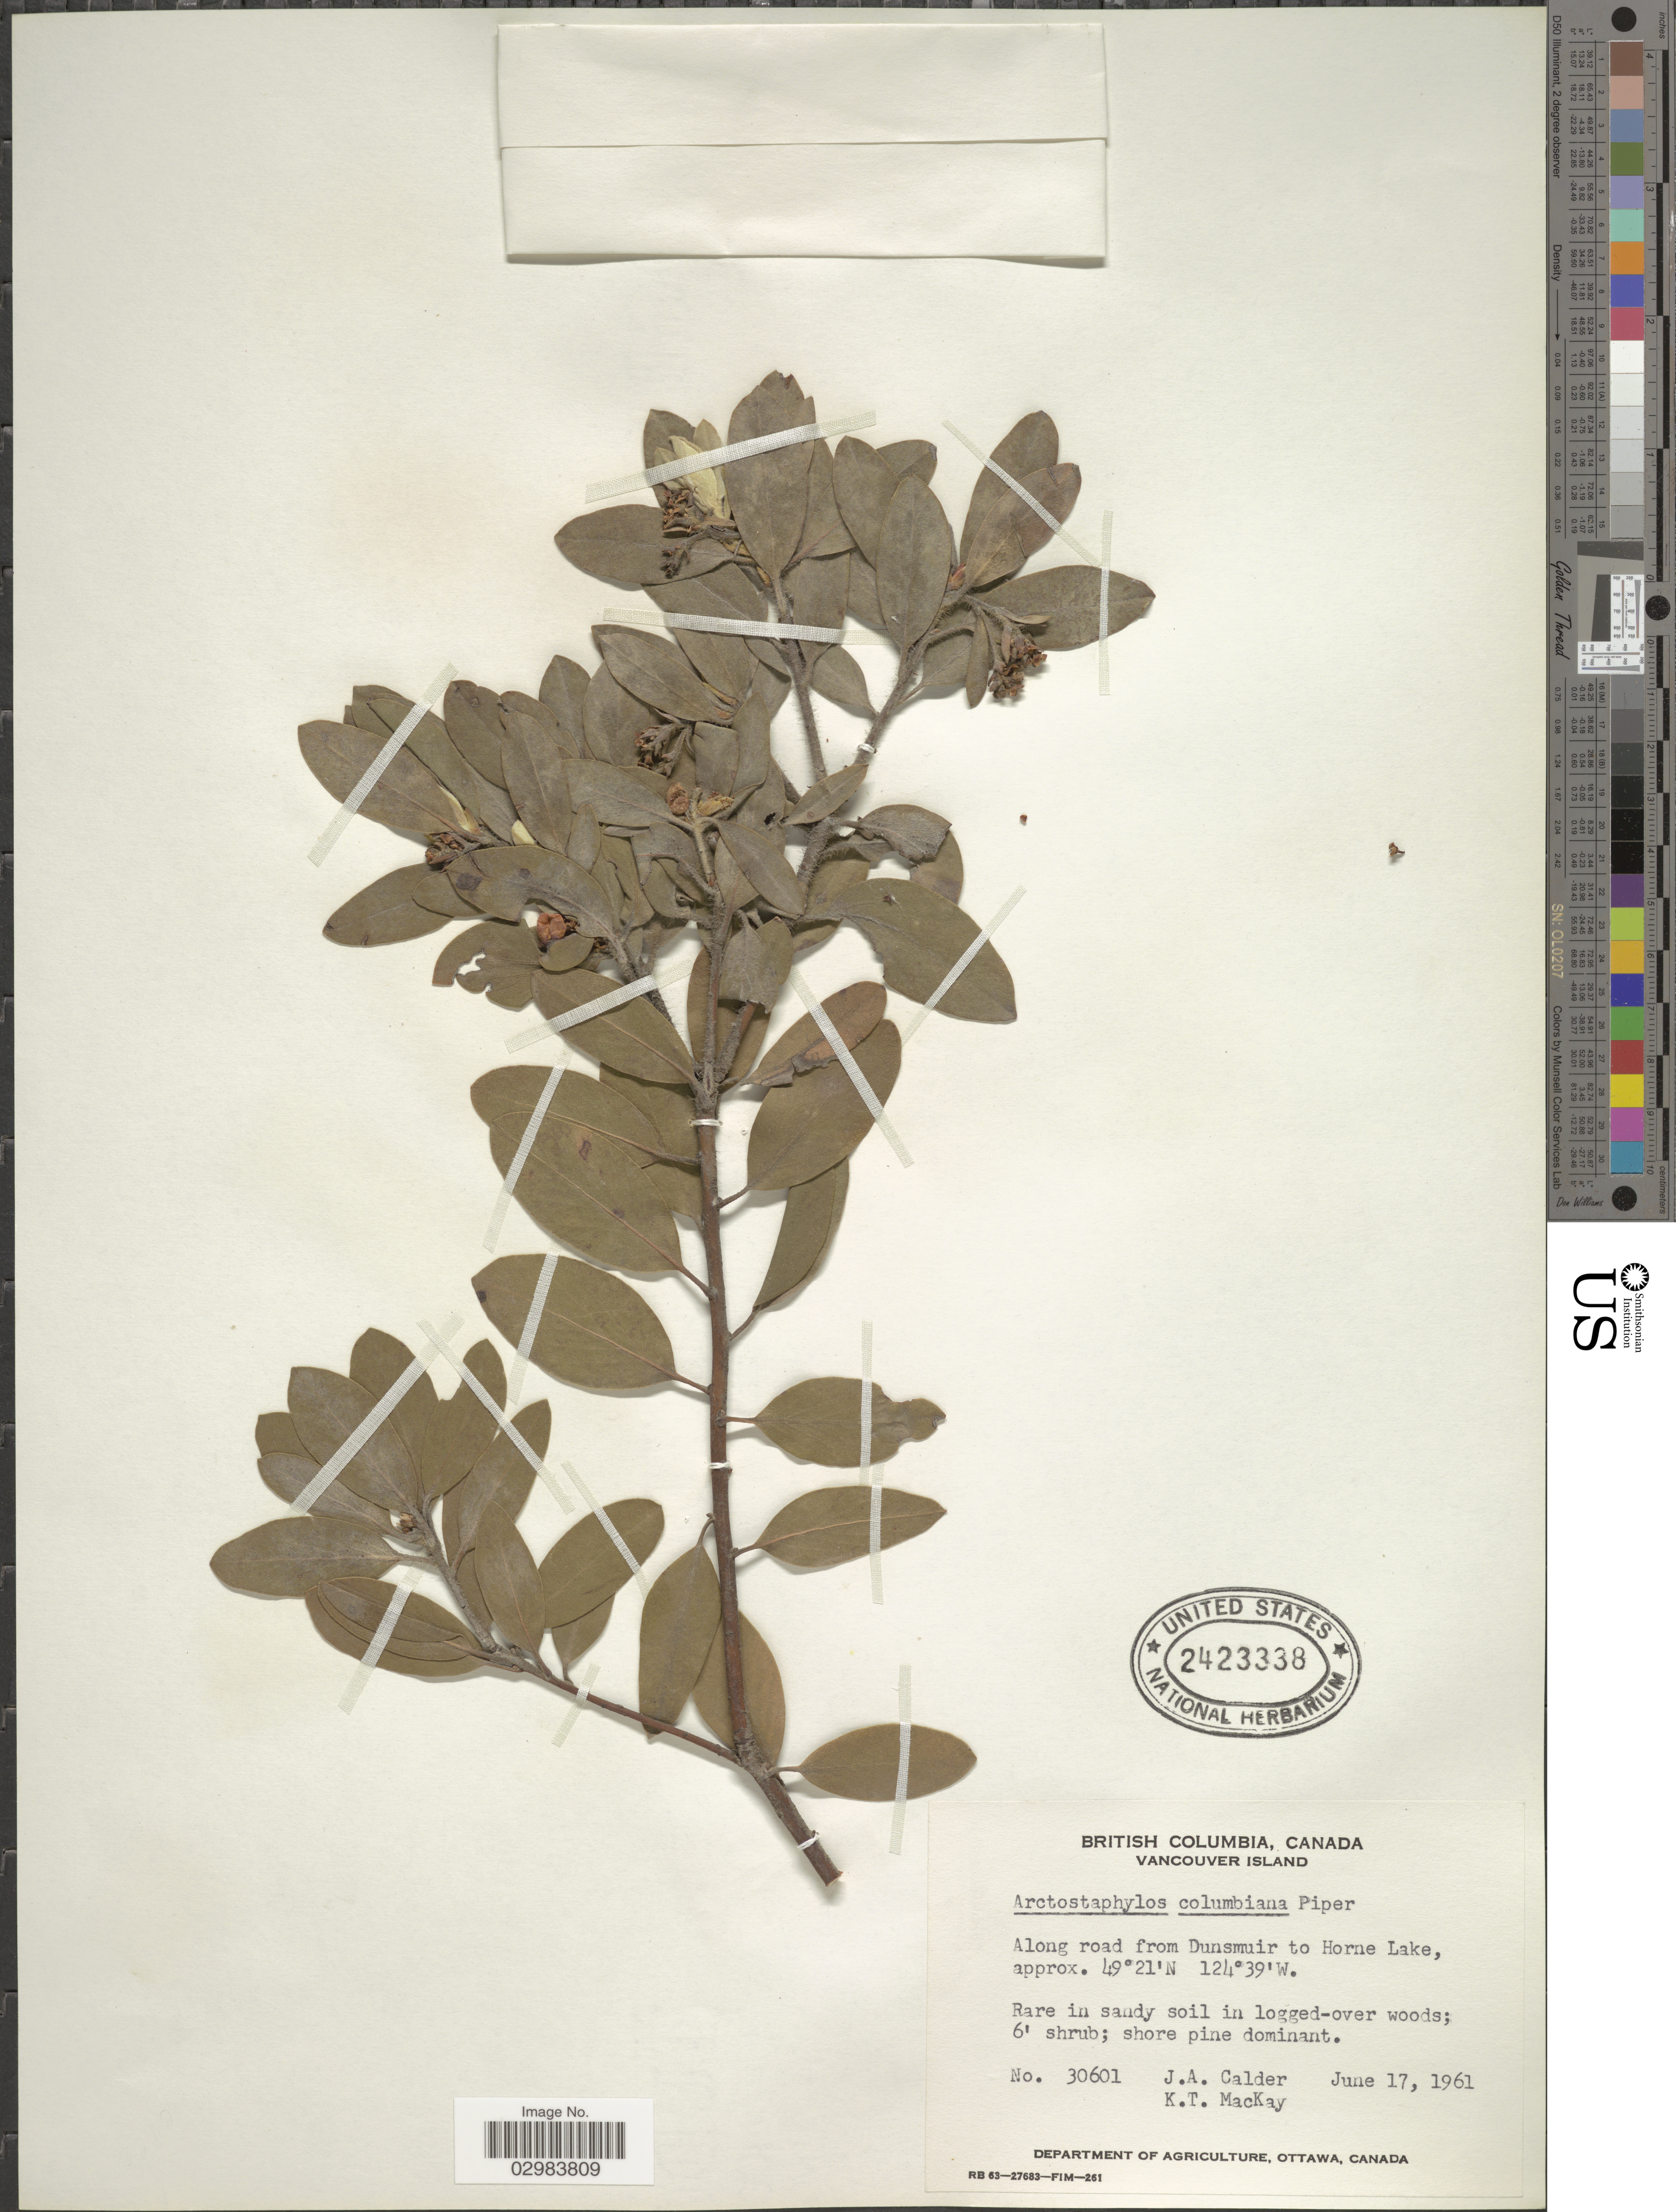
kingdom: Plantae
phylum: Tracheophyta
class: Magnoliopsida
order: Ericales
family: Ericaceae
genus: Arctostaphylos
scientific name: Arctostaphylos columbiana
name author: Piper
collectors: J. A. Calder & K. T. Mackay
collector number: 30601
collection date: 1961-06-17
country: Canada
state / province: British Columbia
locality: Vancouver Island. Along road from Dunsmir to Horne Lake.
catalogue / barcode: US 2423338